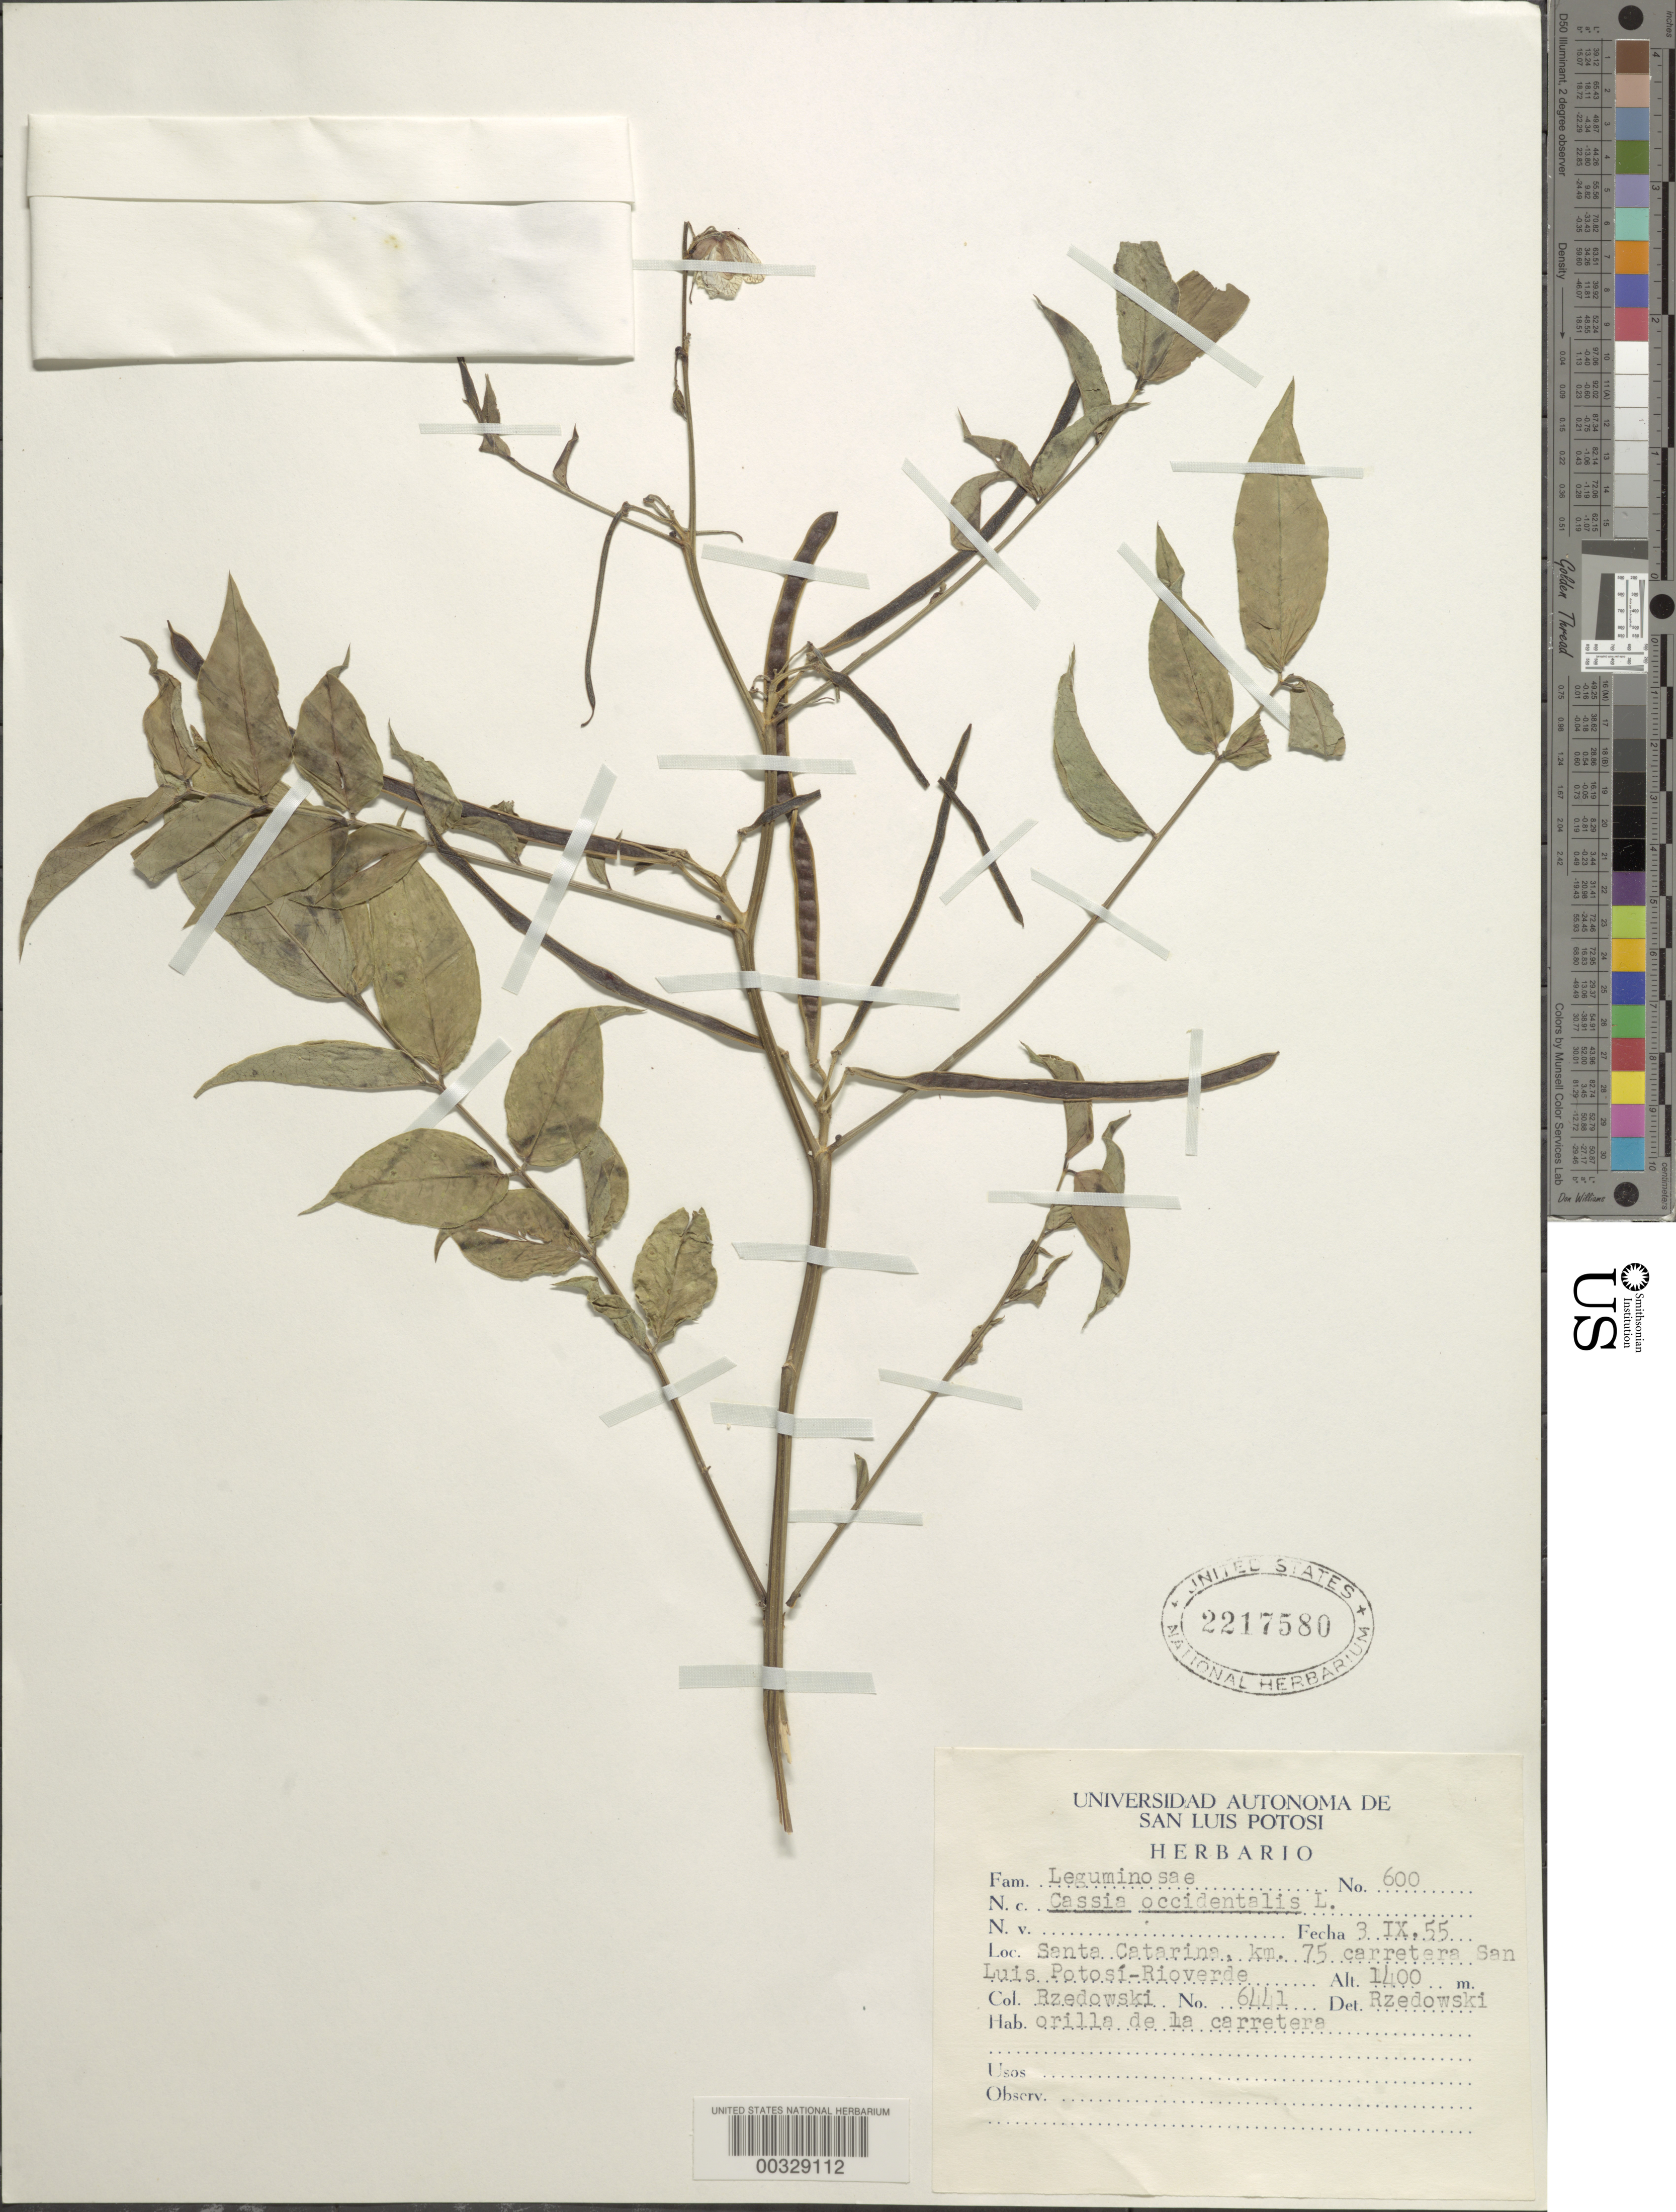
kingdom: Plantae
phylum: Tracheophyta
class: Magnoliopsida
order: Fabales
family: Fabaceae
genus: Senna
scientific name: Senna occidentalis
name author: (L.) Link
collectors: J. Rzedowski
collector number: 600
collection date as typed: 03 Sep 1955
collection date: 1955-09-03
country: Mexico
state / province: San Luis Potosí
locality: Santa catarina, km 75, highway San Luis Potosi-rioverde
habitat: Side of road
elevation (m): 1400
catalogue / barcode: US 2217580